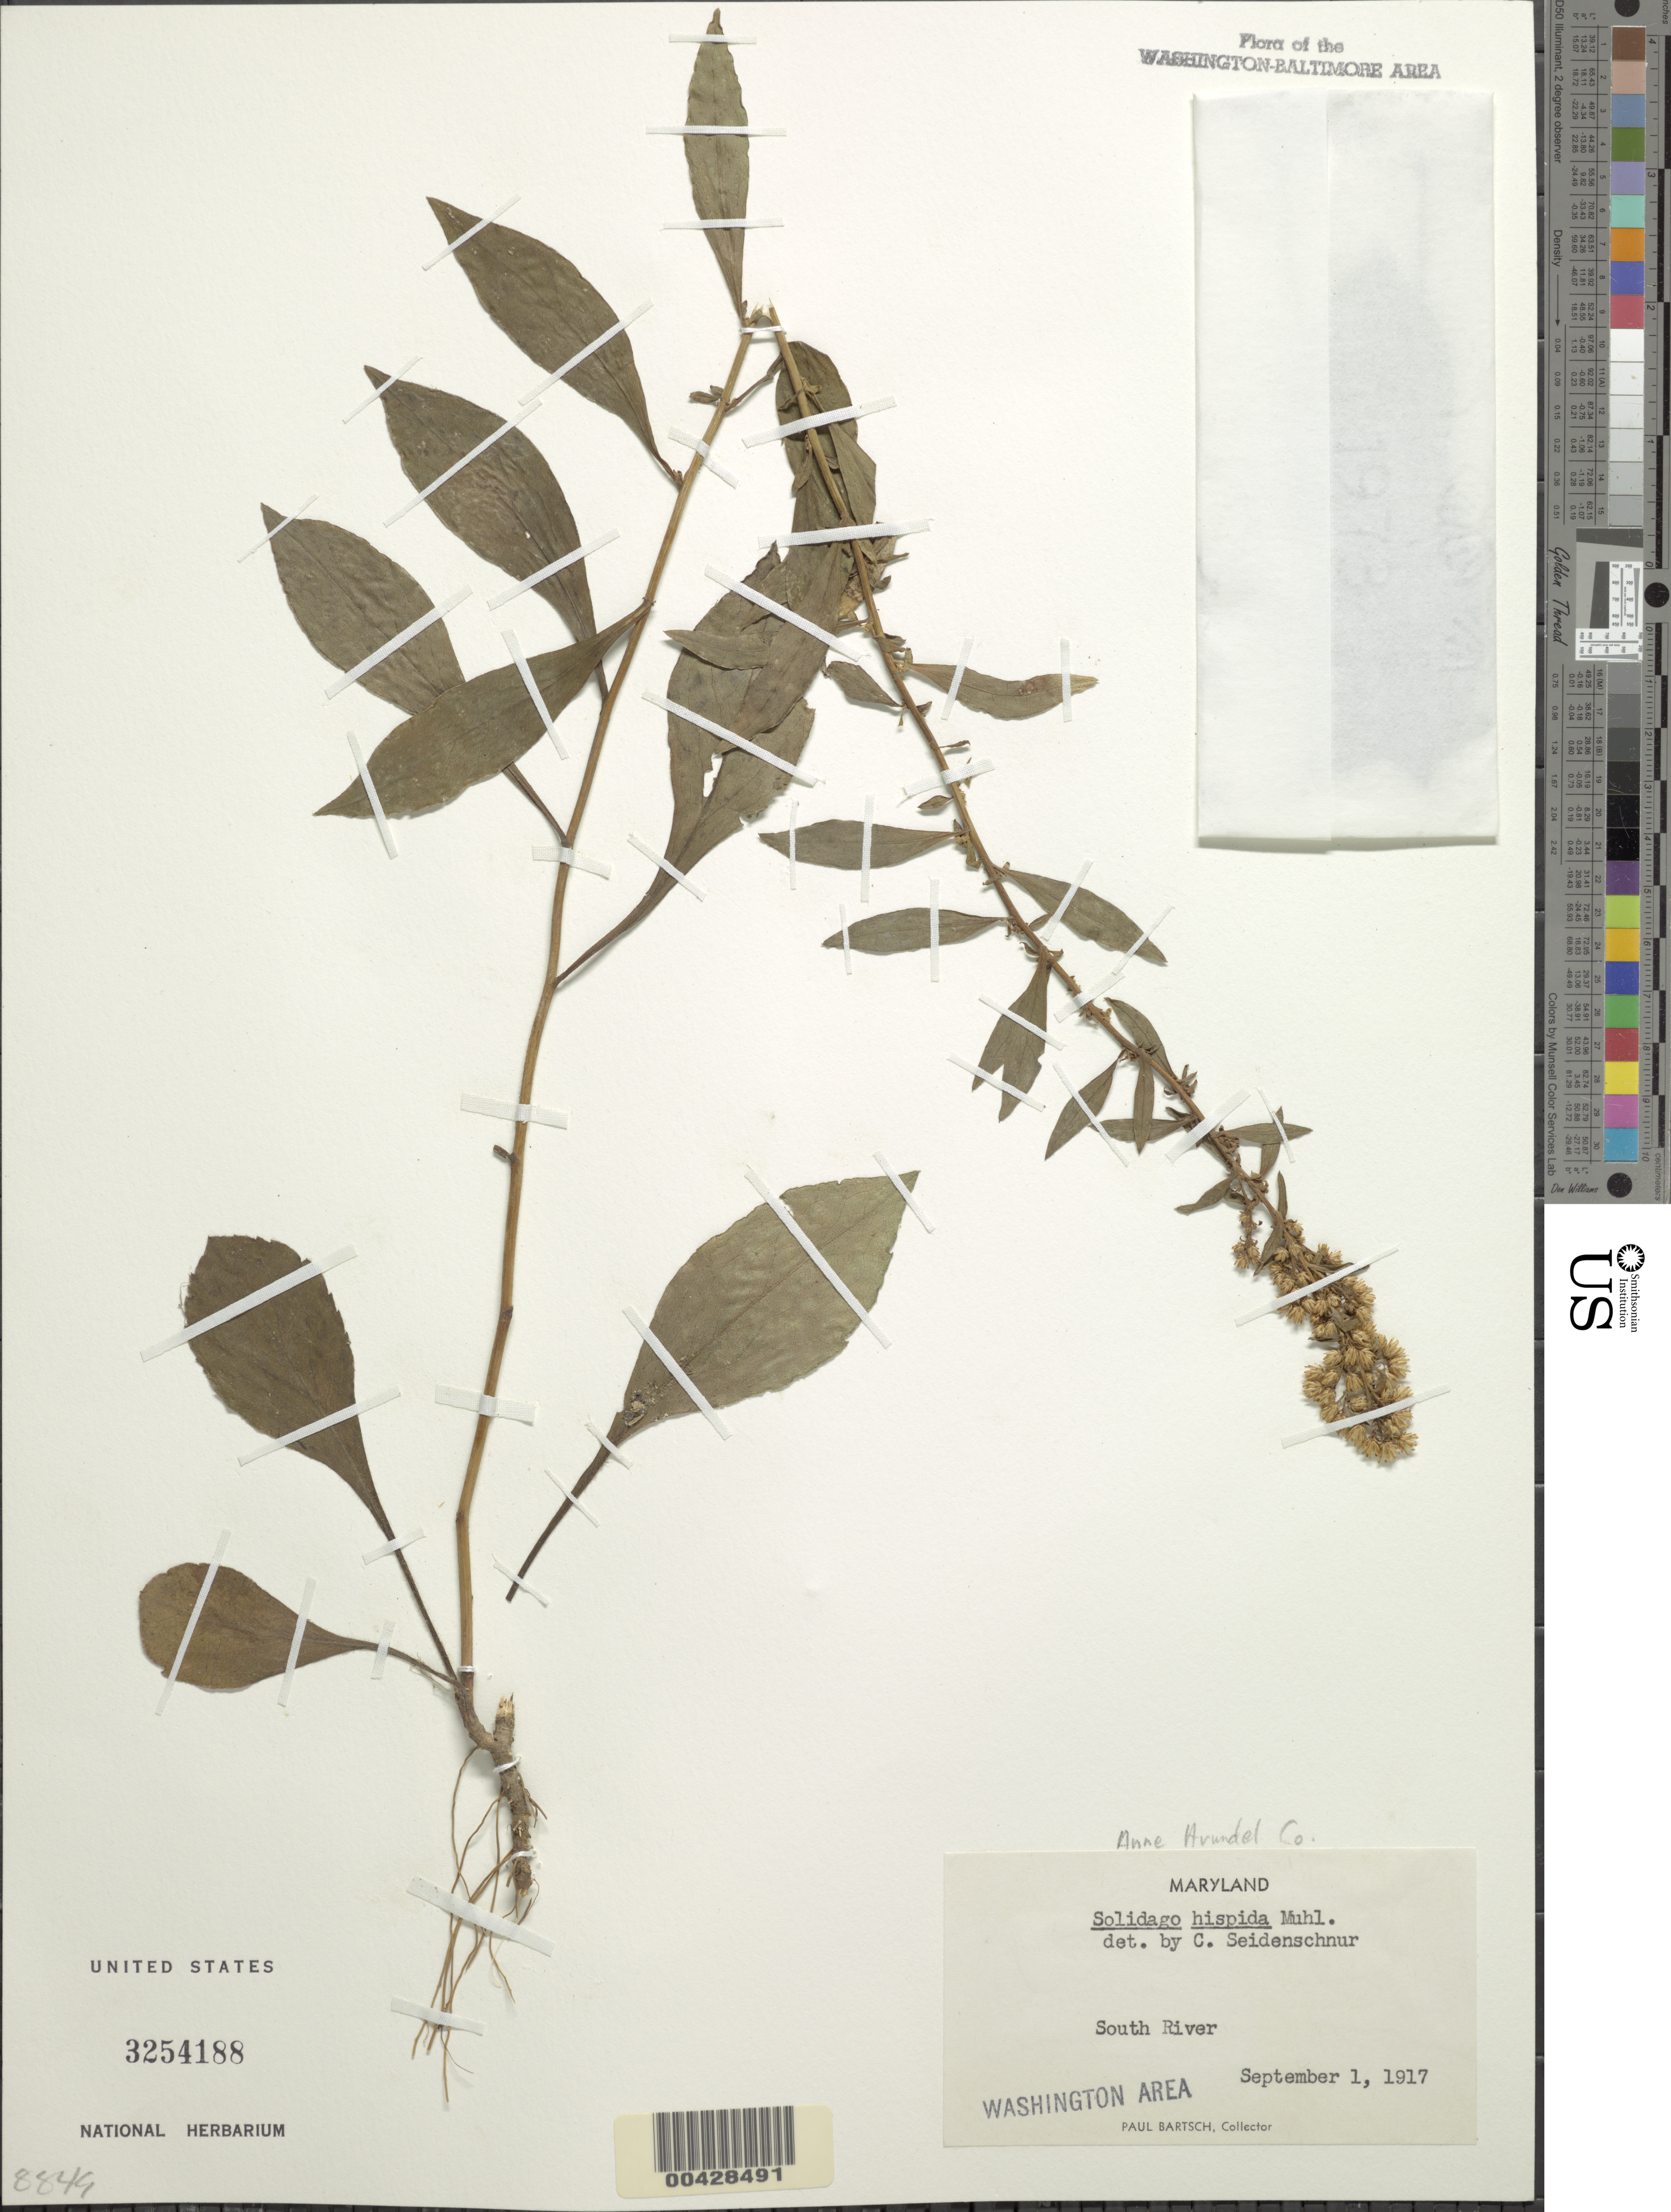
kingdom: Plantae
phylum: Tracheophyta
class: Magnoliopsida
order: Asterales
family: Asteraceae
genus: Solidago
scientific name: Solidago hispida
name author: Muhl. ex Willd.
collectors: P. Bartsch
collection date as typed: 01 Sep 1917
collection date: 1917-09-01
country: United States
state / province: Maryland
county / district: Anne Arundel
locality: South river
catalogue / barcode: US 3254188